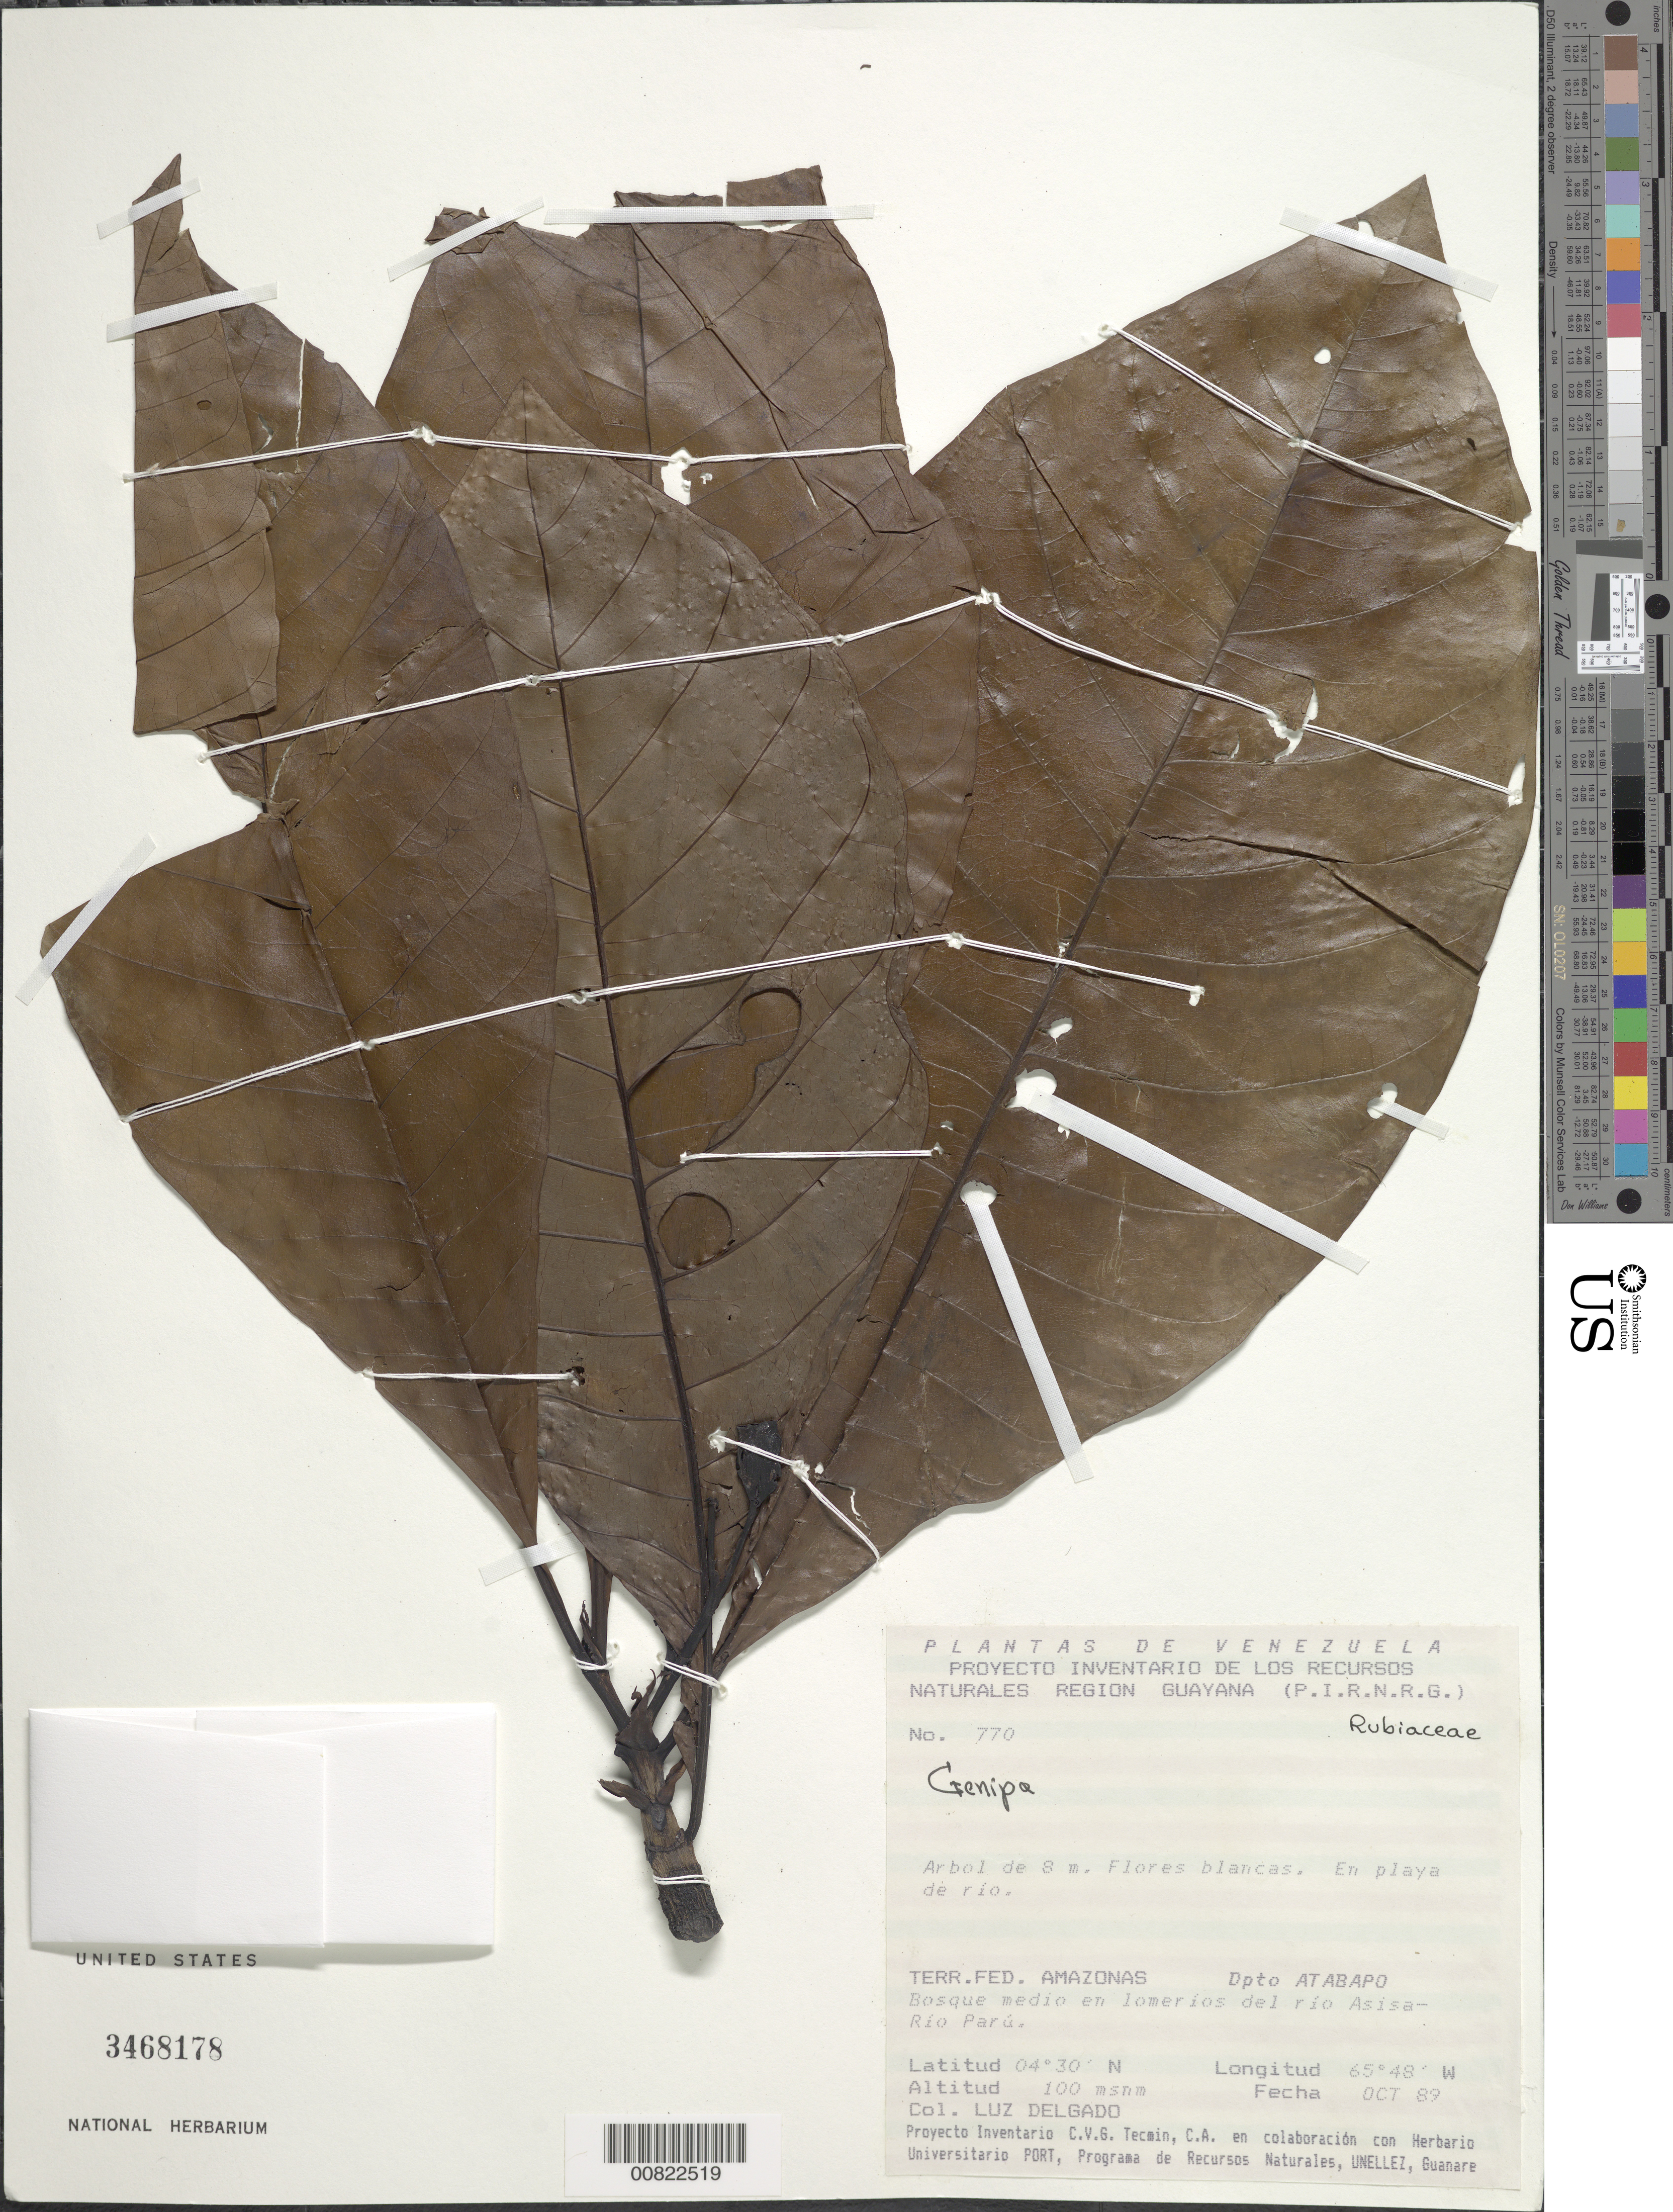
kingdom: Plantae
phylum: Tracheophyta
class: Magnoliopsida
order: Gentianales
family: Rubiaceae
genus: Genipa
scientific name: Genipa sp.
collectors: L. Delgado V.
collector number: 770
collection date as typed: Oct-89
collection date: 1989-10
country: Venezuela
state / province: Amazonas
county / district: Atabapo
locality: Río Asisa-Río Parú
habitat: Bosque medio en lomerios del rio; en playa de río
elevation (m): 100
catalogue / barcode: US 3468178